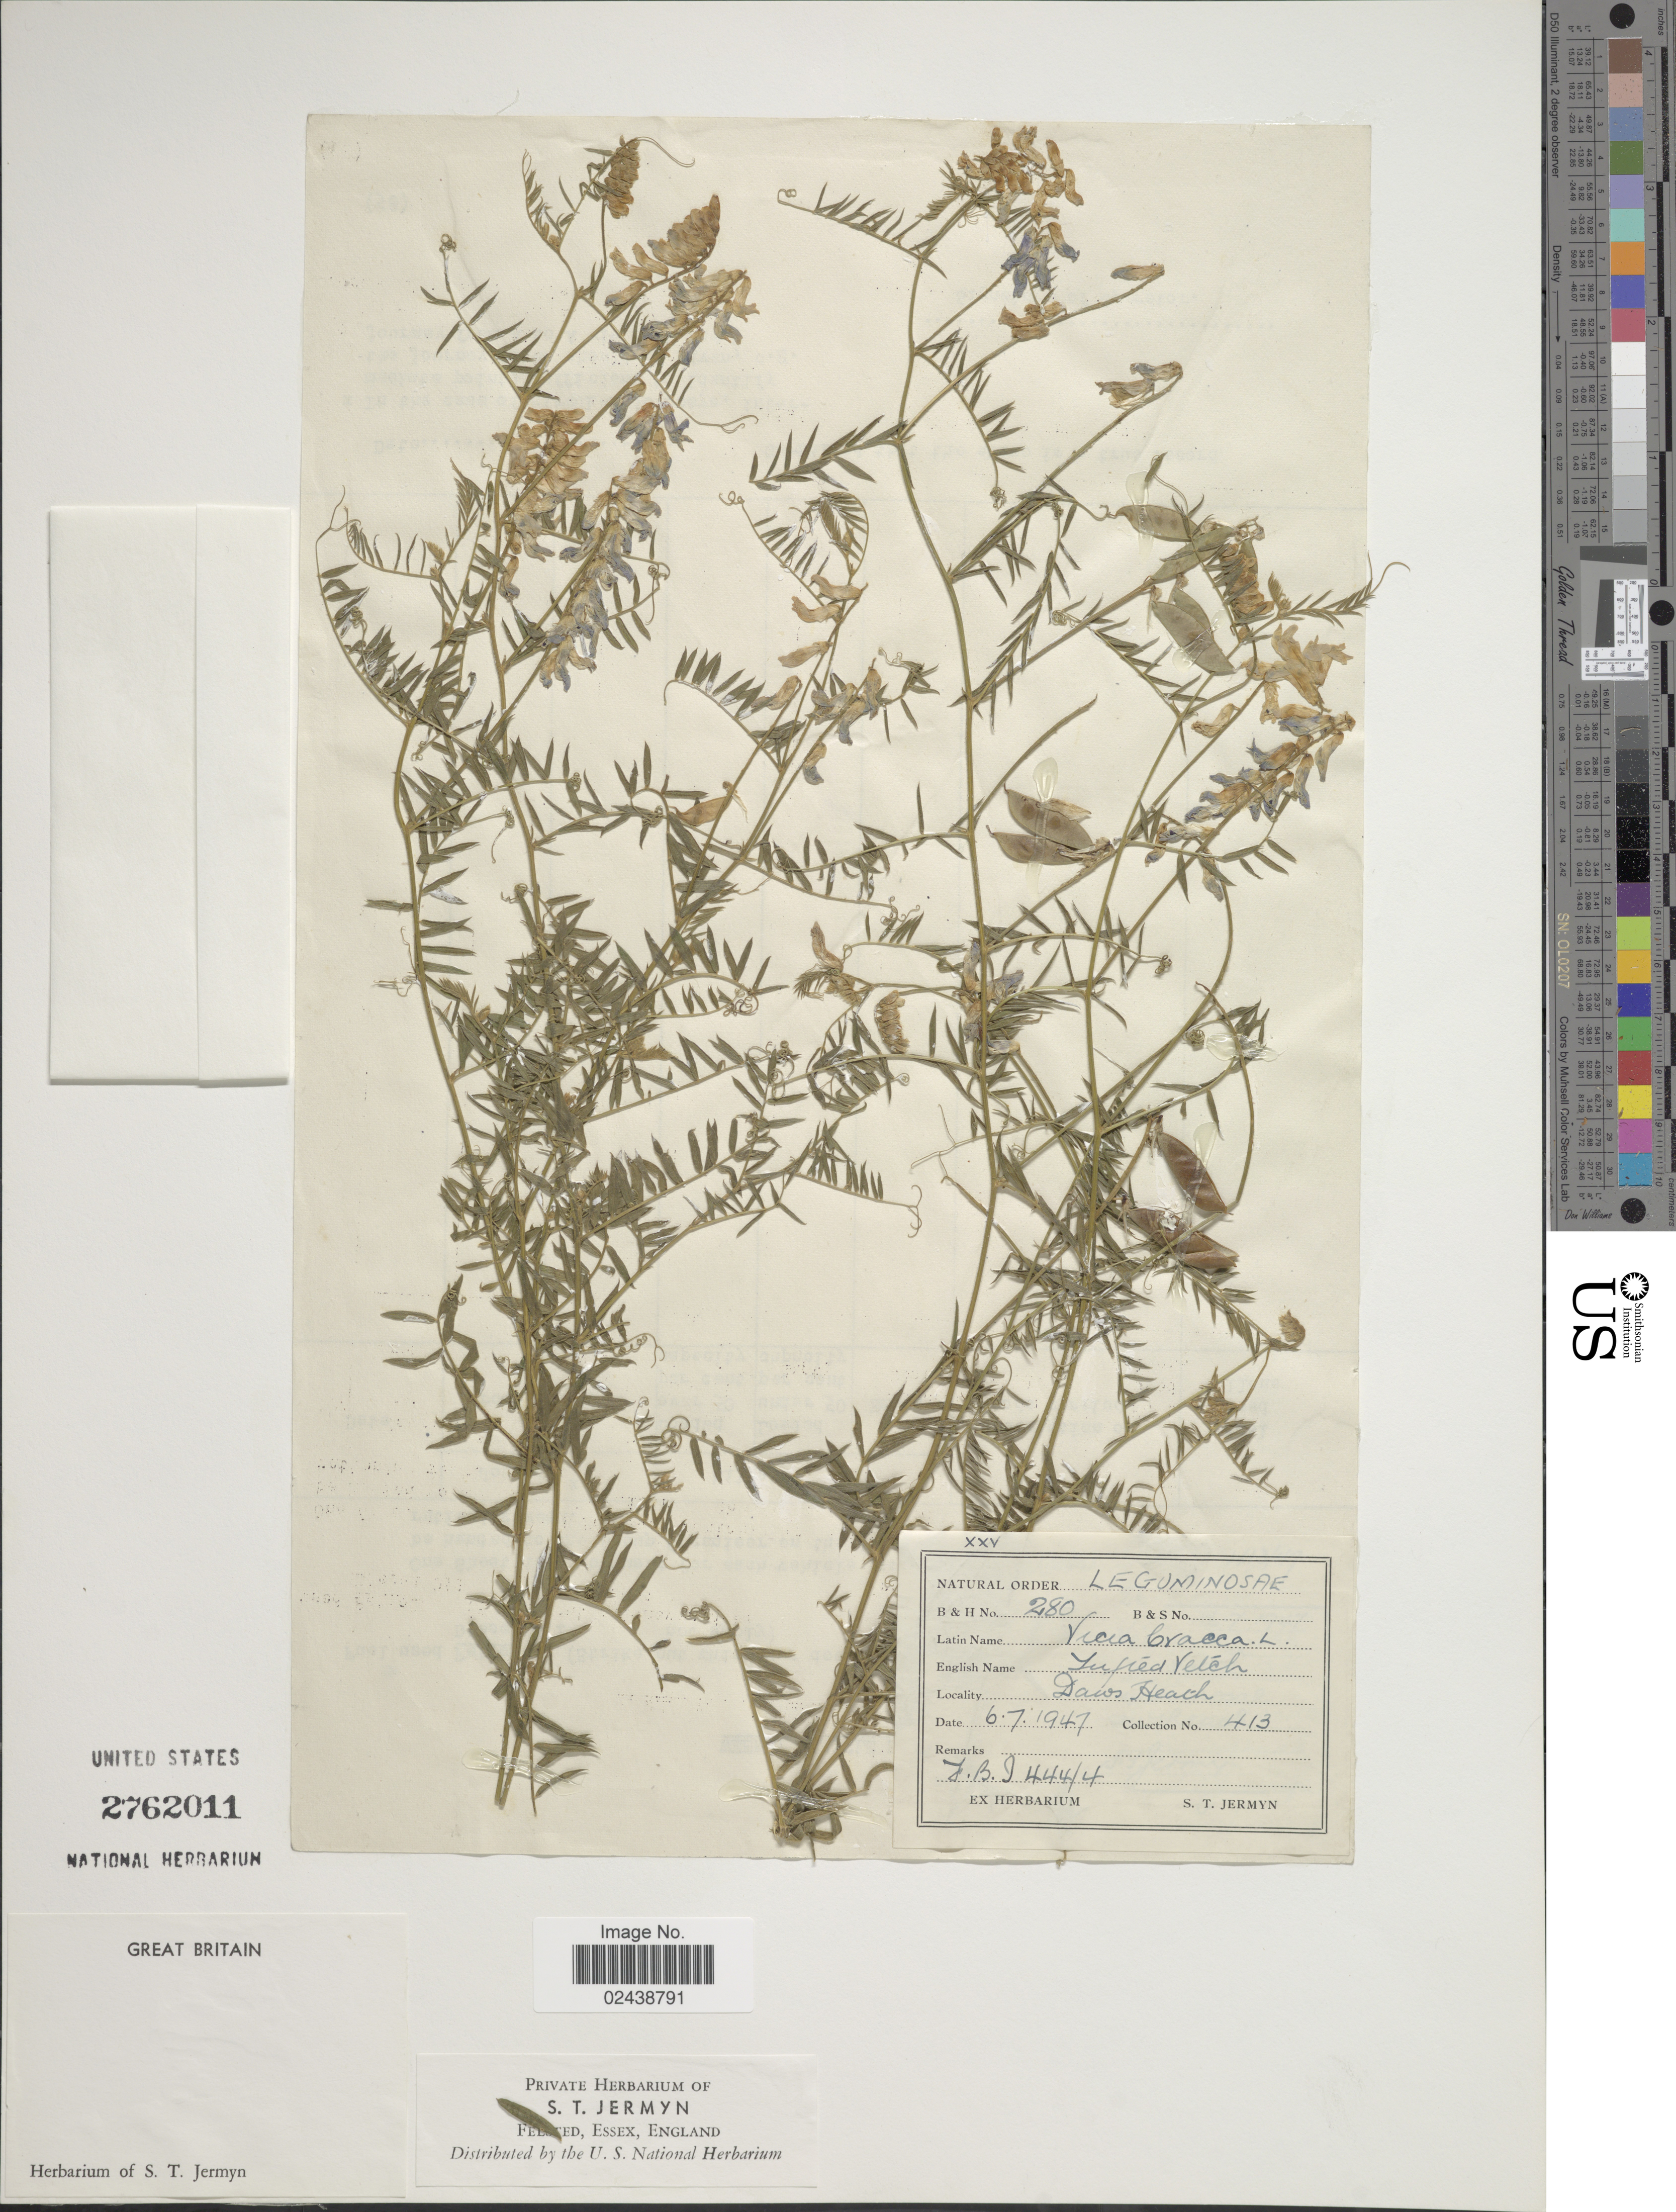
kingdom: Plantae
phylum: Tracheophyta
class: Magnoliopsida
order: Fabales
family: Fabaceae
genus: Vicia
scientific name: Vicia cracca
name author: L.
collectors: S. Jermyn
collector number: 413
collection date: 1947-07-06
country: United Kingdom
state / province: England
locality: Daws Heath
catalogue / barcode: US 2762011